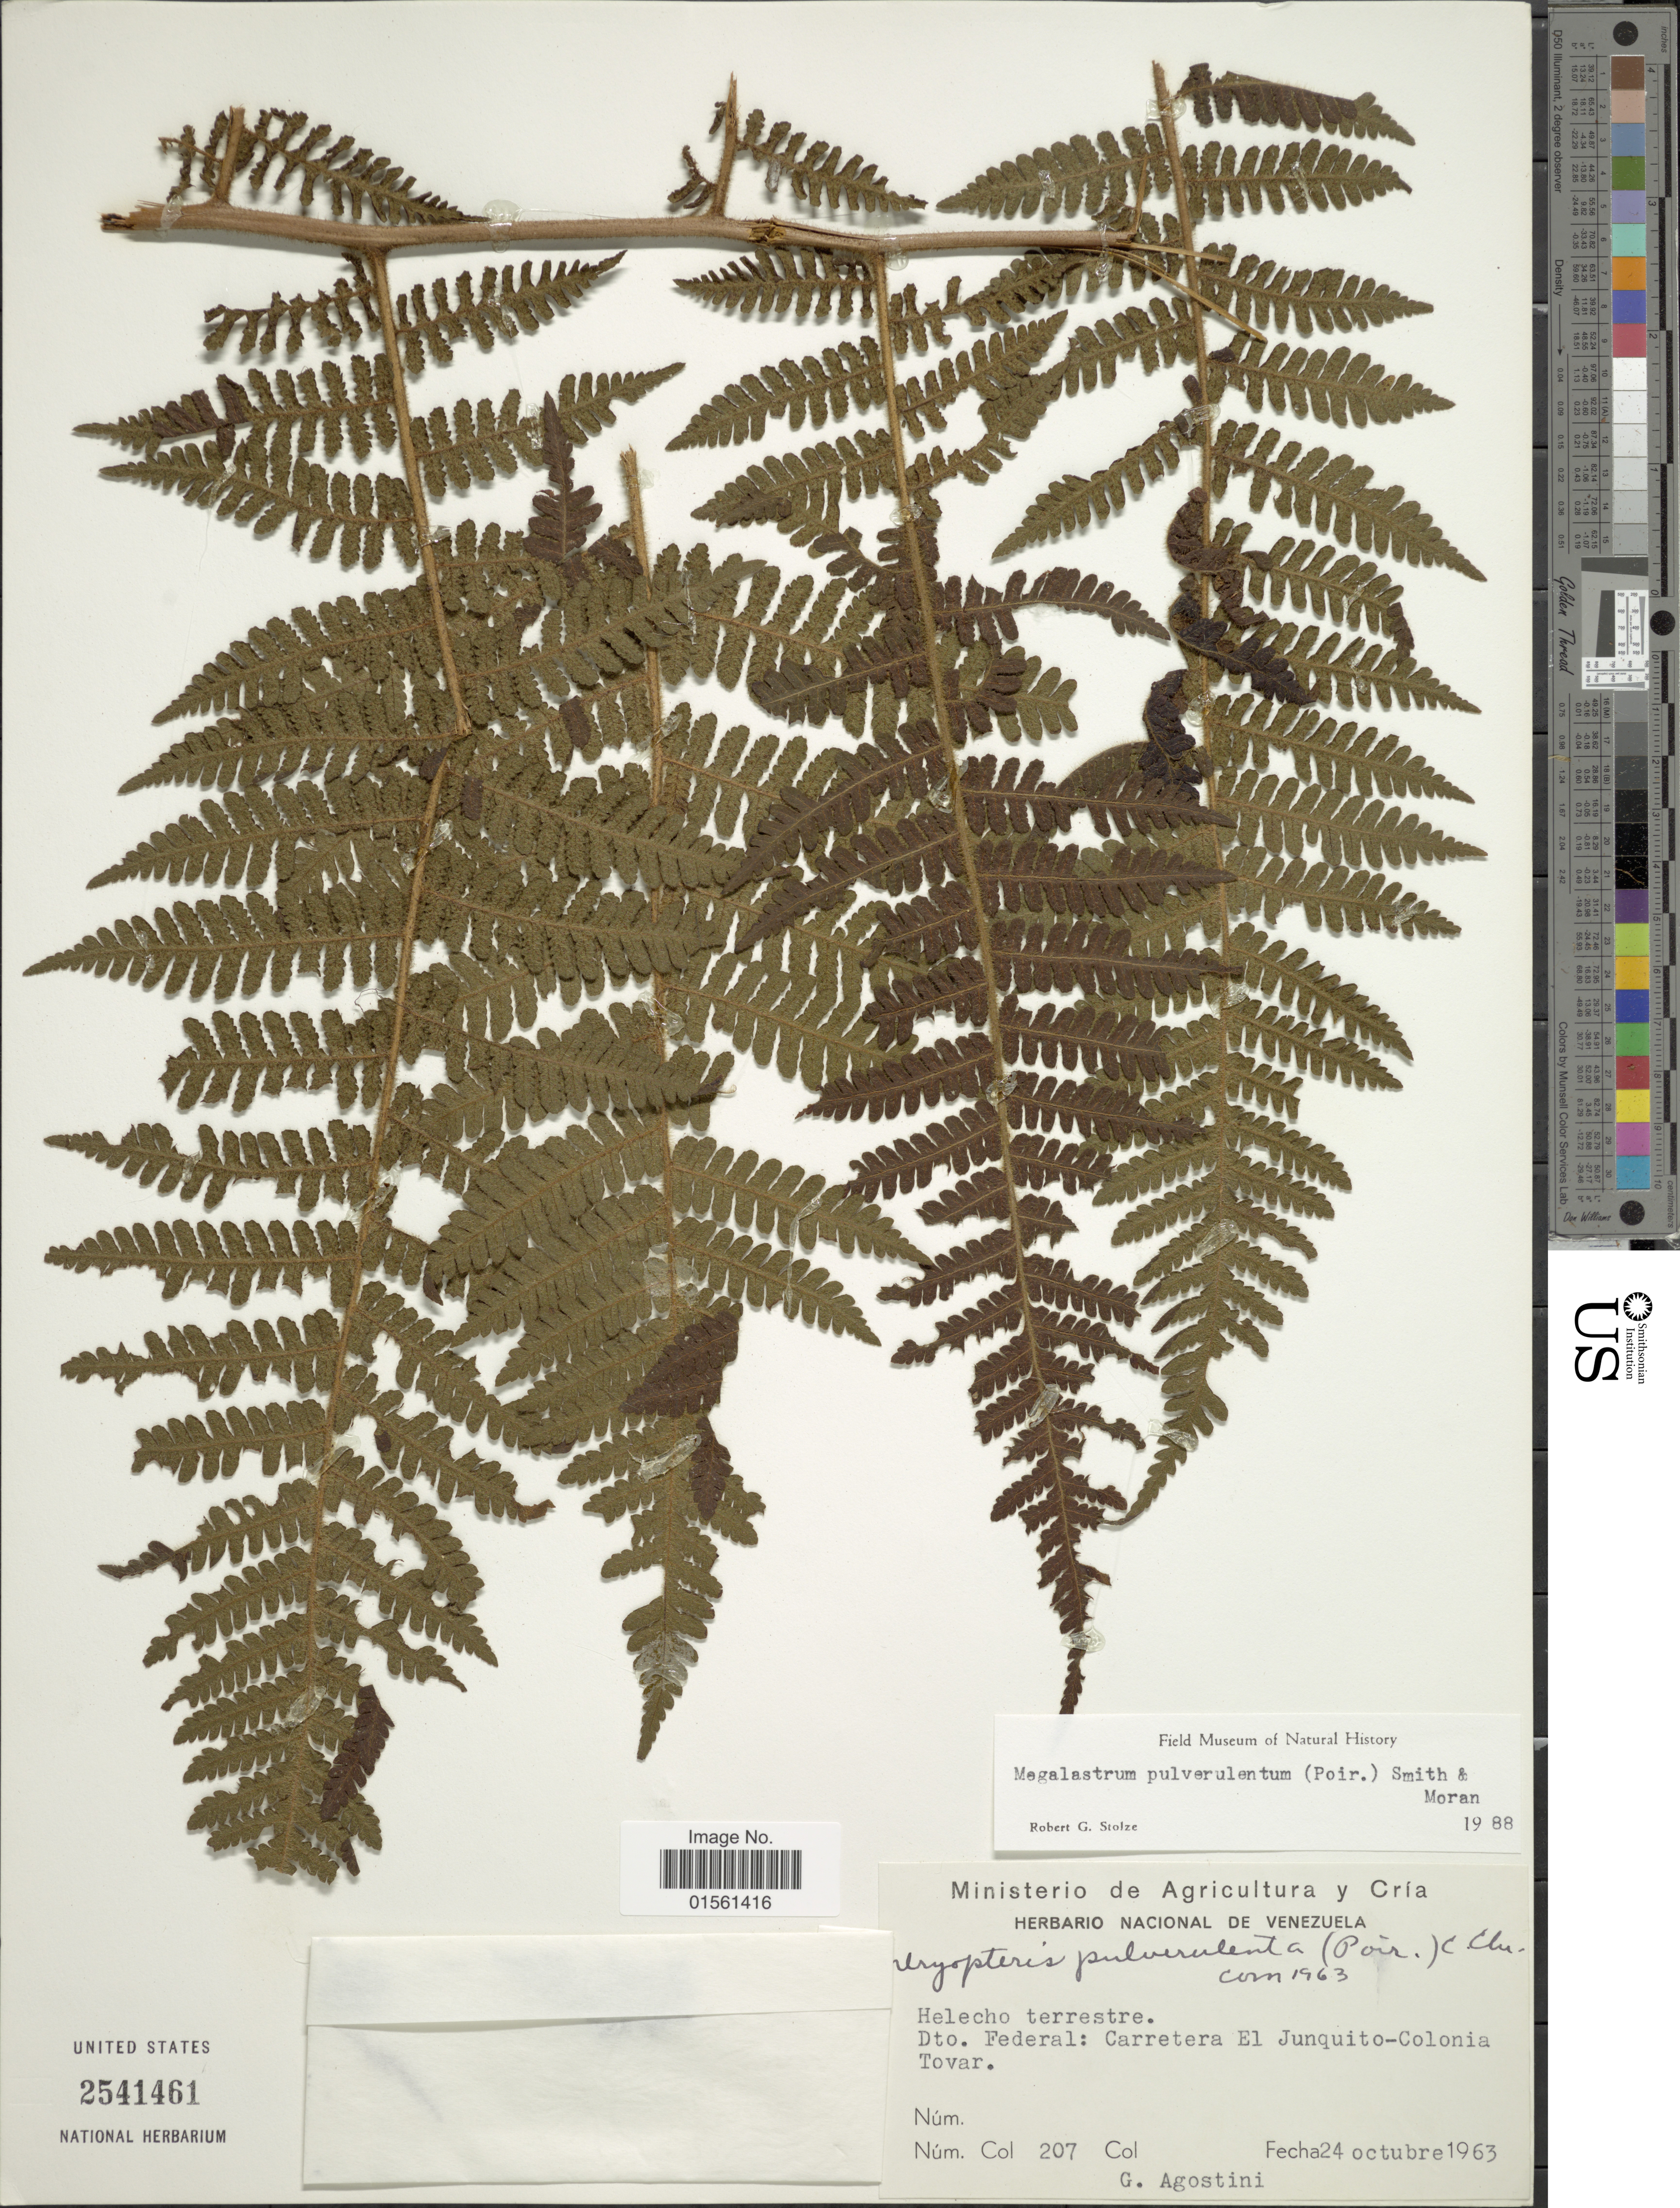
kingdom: Plantae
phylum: Tracheophyta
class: Polypodiopsida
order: Polypodiales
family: Dryopteridaceae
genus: Megalastrum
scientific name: Megalastrum pulverulentum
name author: (Poir.) A.R. Sm. & R.C. Moran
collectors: G. Agostini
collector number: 207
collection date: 1963-10-24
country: Venezuela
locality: Carretera El Junquito-Colonia Tovar.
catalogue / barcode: US 2541461